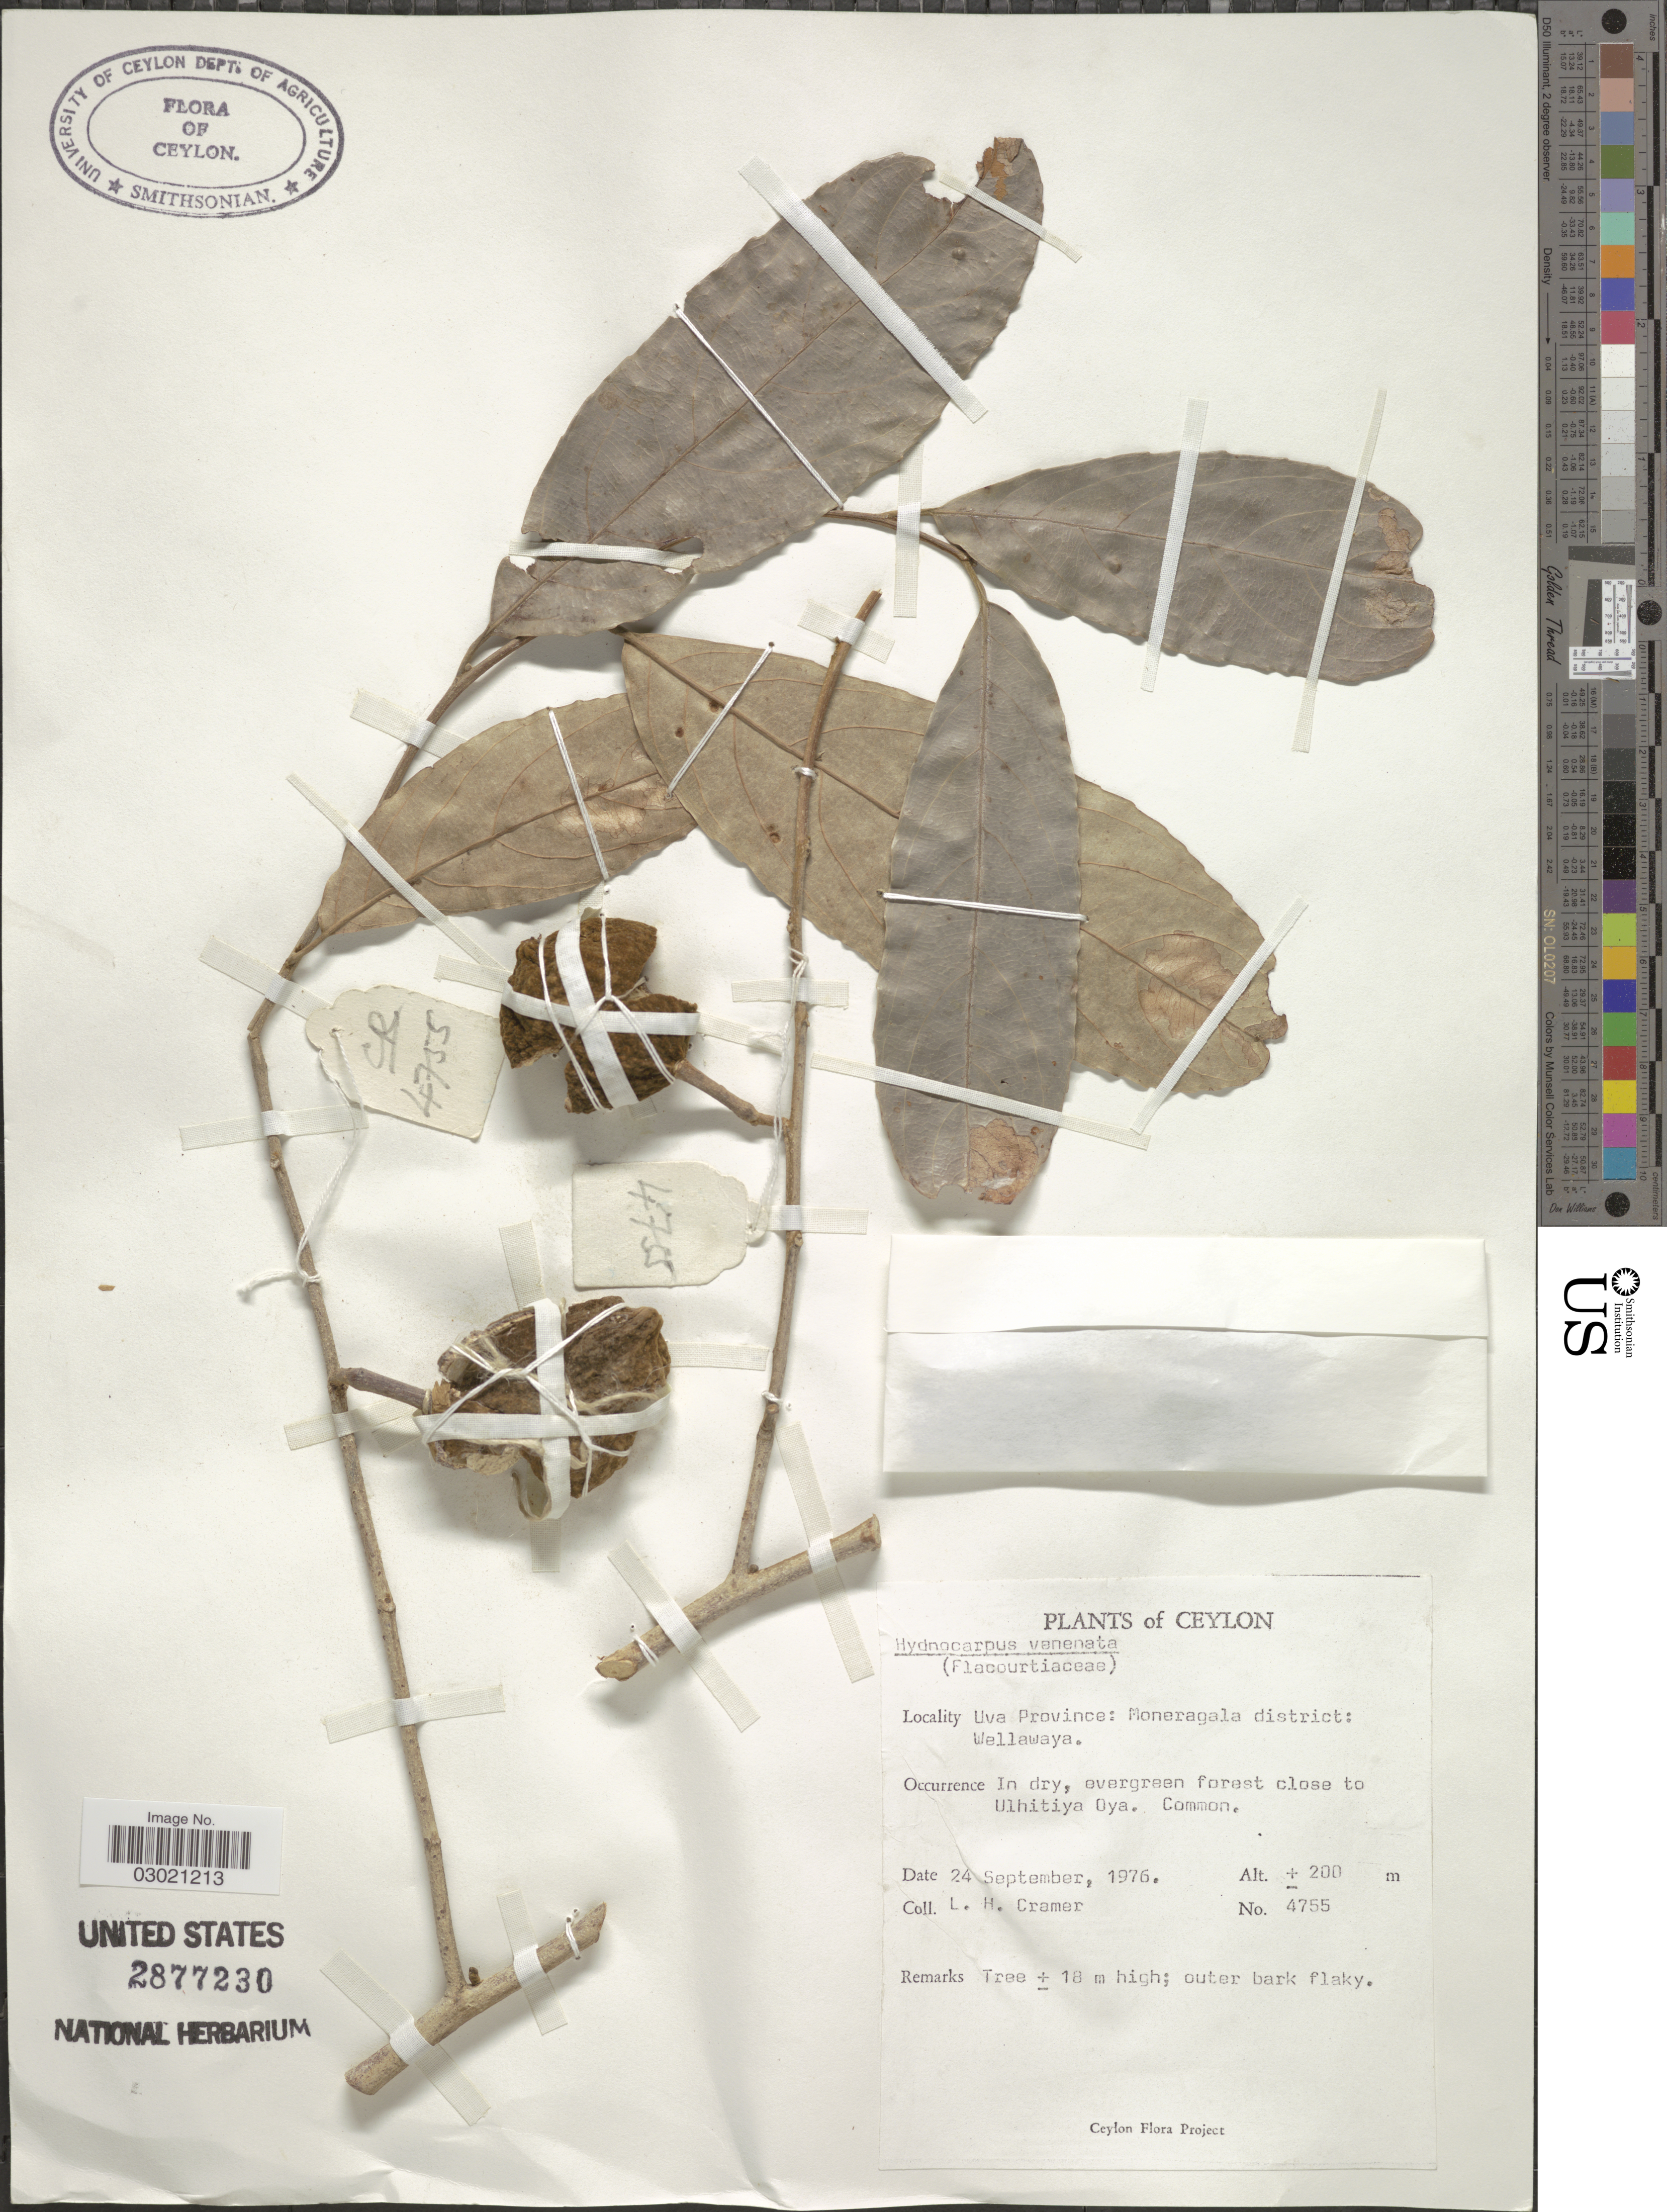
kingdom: Plantae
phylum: Tracheophyta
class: Magnoliopsida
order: Malpighiales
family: Achariaceae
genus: Hydnocarpus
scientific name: Hydnocarpus venenatus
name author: Gaertn.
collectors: L. H. Cramer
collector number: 4755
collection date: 1976-09-24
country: Sri Lanka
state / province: Uva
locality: Ceylon, Moneragala district: Wellawaya.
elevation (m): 200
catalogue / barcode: US 2877230